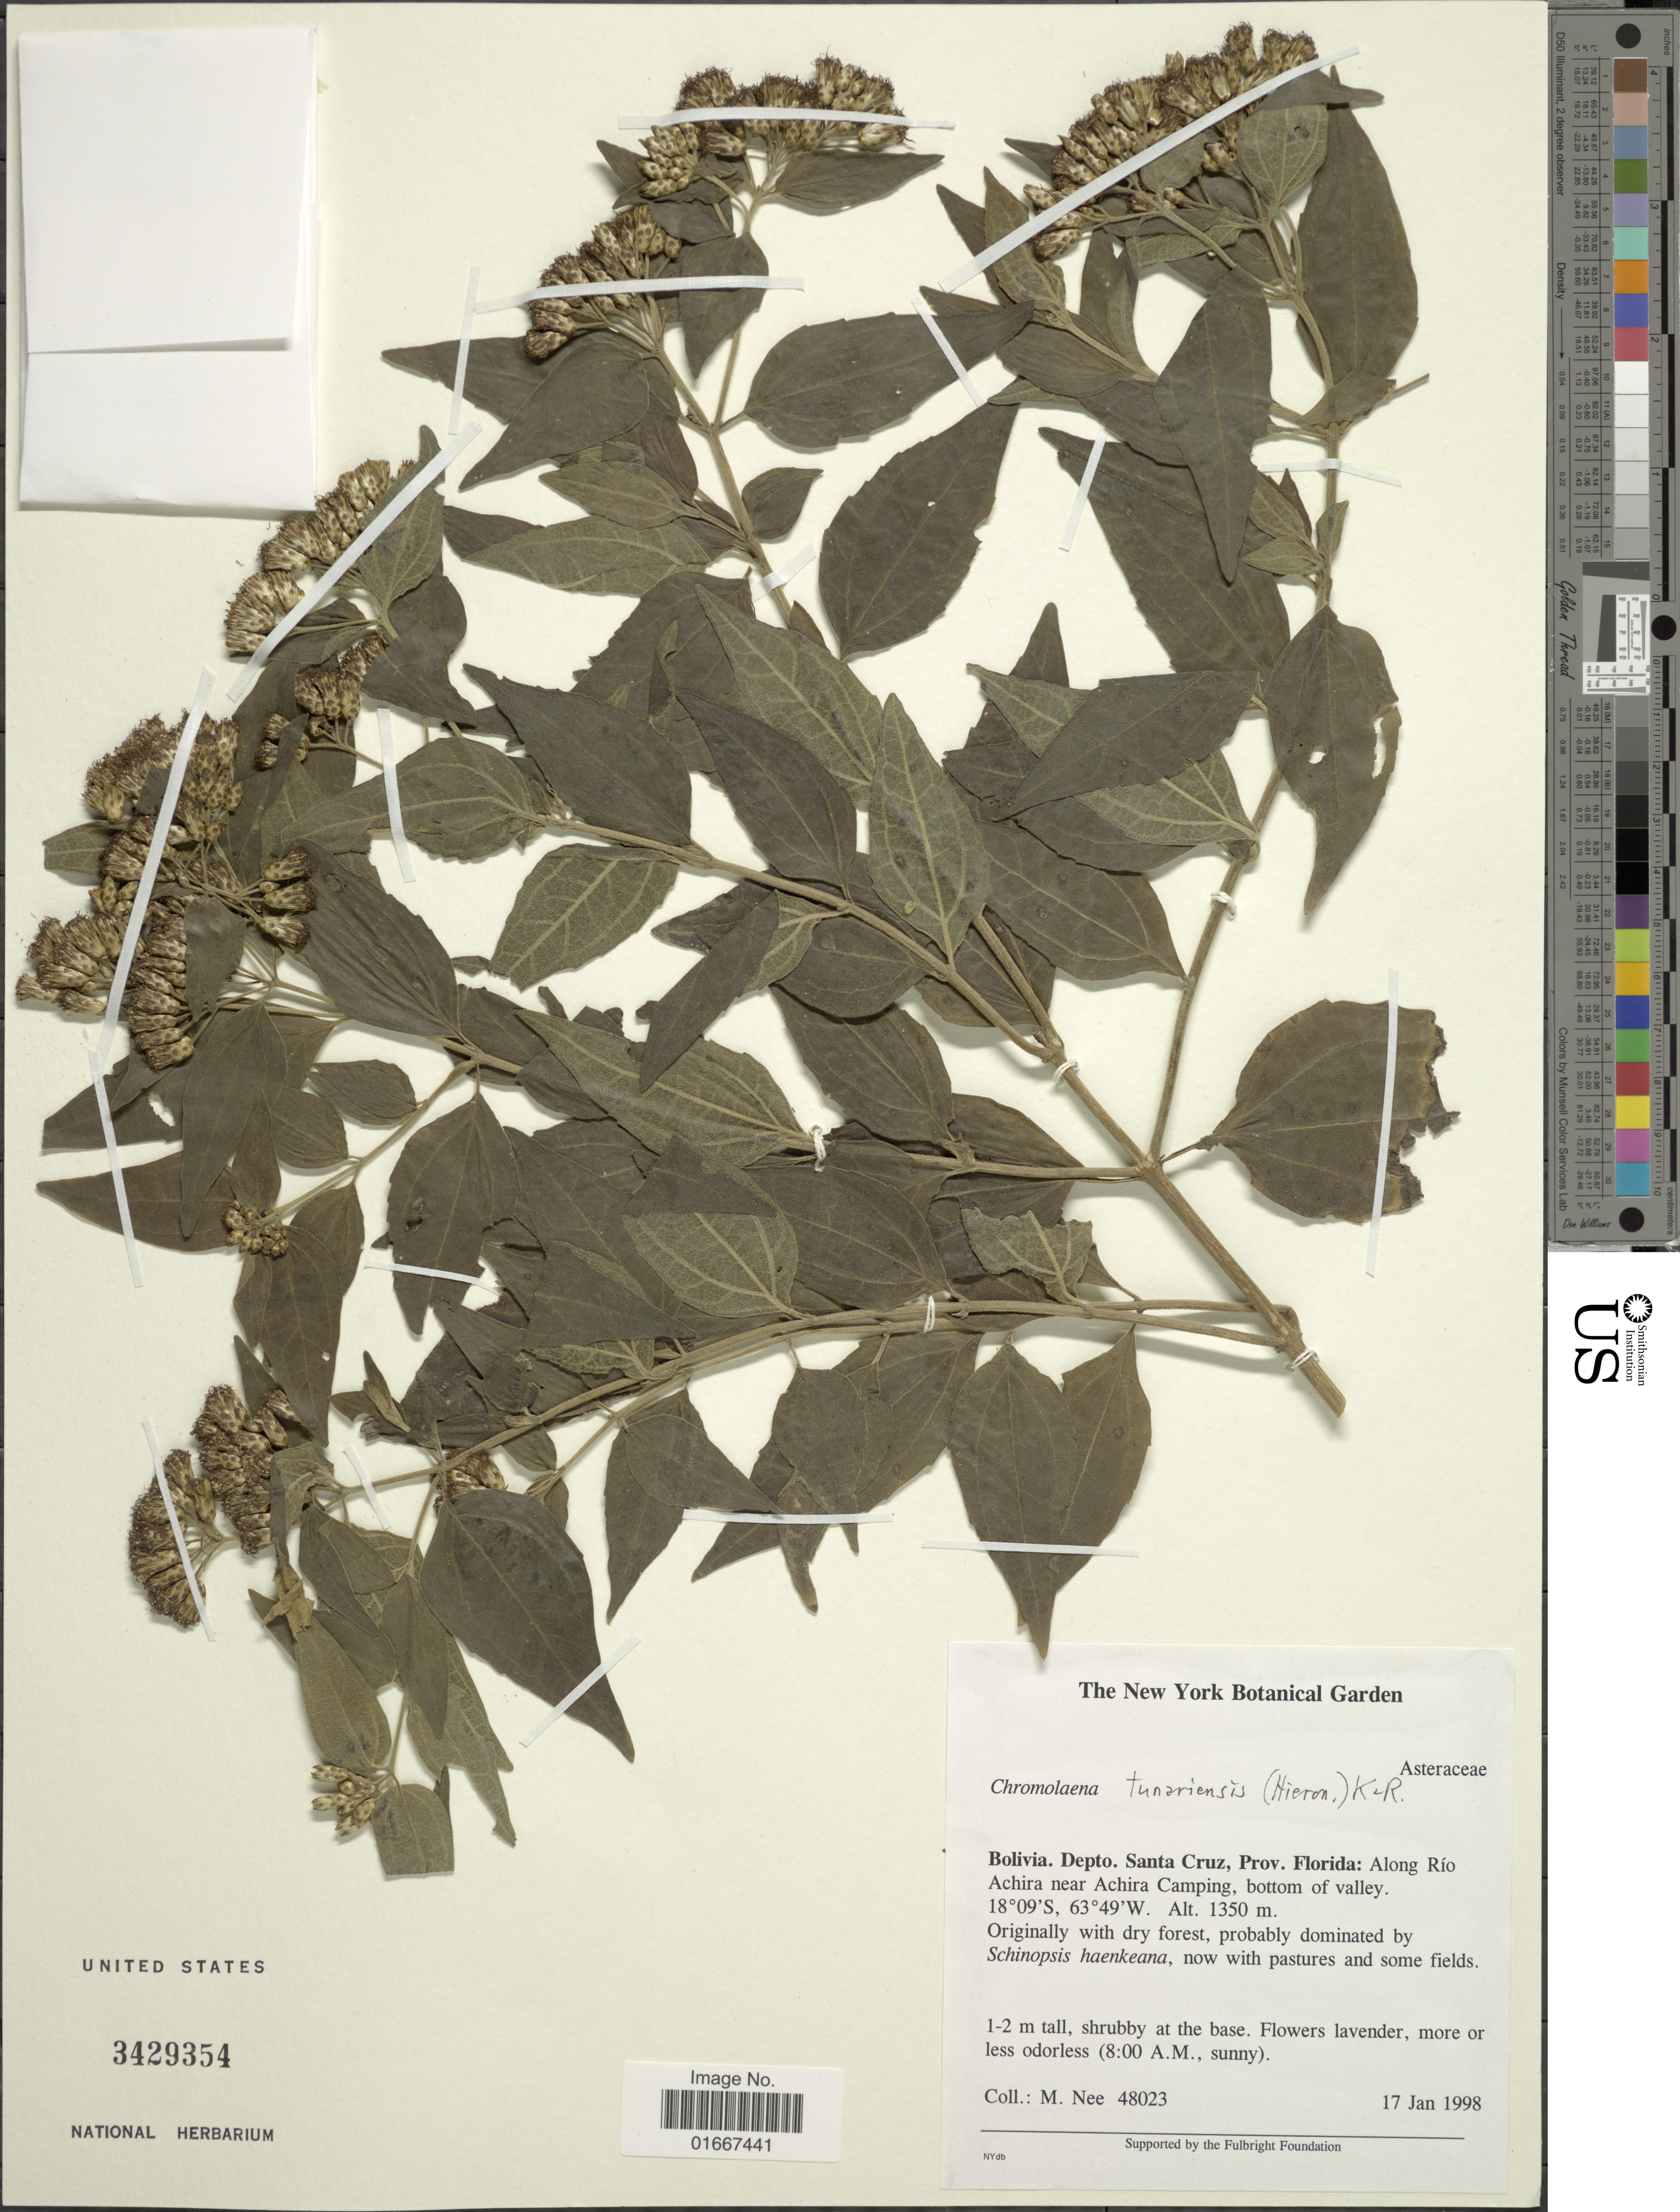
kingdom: Plantae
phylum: Tracheophyta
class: Magnoliopsida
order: Asterales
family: Asteraceae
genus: Chromolaena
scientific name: Chromolaena tunariensis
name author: (Hieron.) R.M. King & H. Rob.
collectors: M. Nee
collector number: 48023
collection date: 1998-01-17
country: Bolivia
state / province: Santa Cruz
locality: Prov. Florida: Along Rio Achira near Achira Camping, bottom valley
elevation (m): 1350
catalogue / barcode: US 3429354